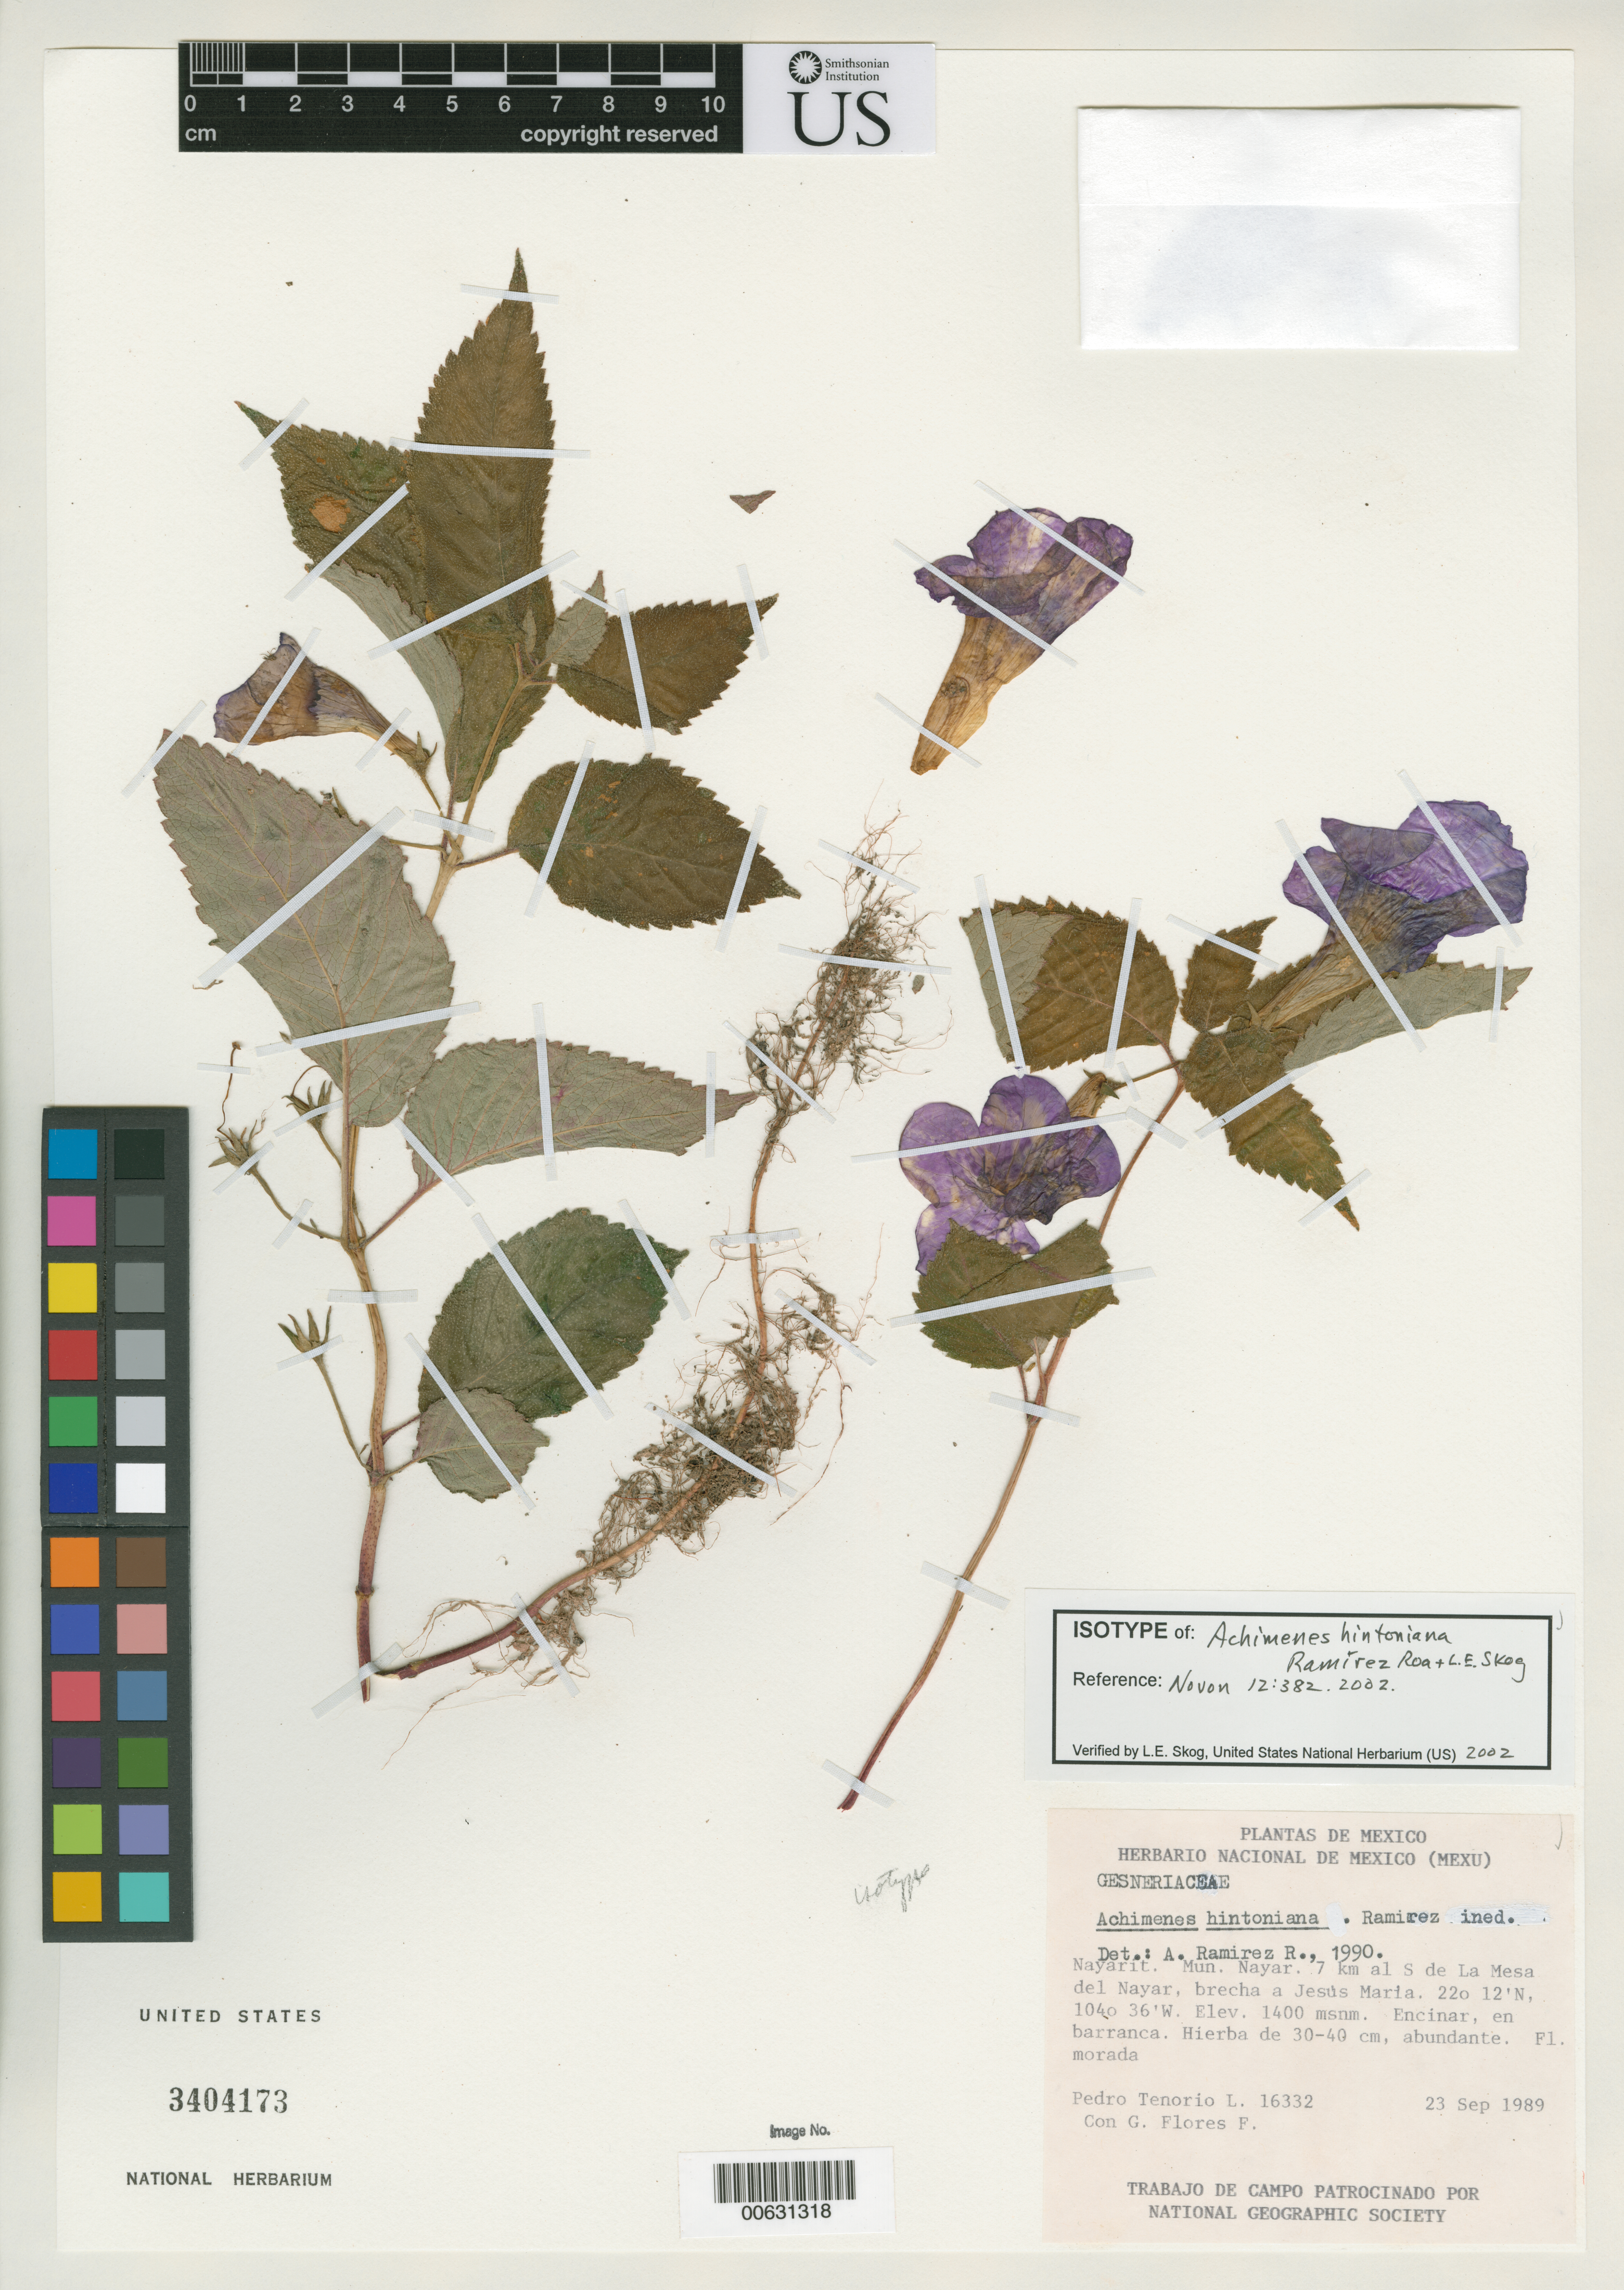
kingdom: Plantae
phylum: Tracheophyta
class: Magnoliopsida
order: Lamiales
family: Gesneriaceae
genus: Achimenes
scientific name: Achimenes hintoniana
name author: Ram.-Roa & L.E. Skog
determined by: Skog, Laurence E.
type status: Isotype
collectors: P. Tenorio L. & G. Flores F.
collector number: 16332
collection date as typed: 23 Sep 1989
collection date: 1989-09-23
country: Mexico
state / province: Nayarit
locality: Mun. Nayar, 7 km al S de La Mesa del Nayar, brecha a Jesus Maria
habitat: Encinar, en barrance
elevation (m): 1400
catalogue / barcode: US 3404173